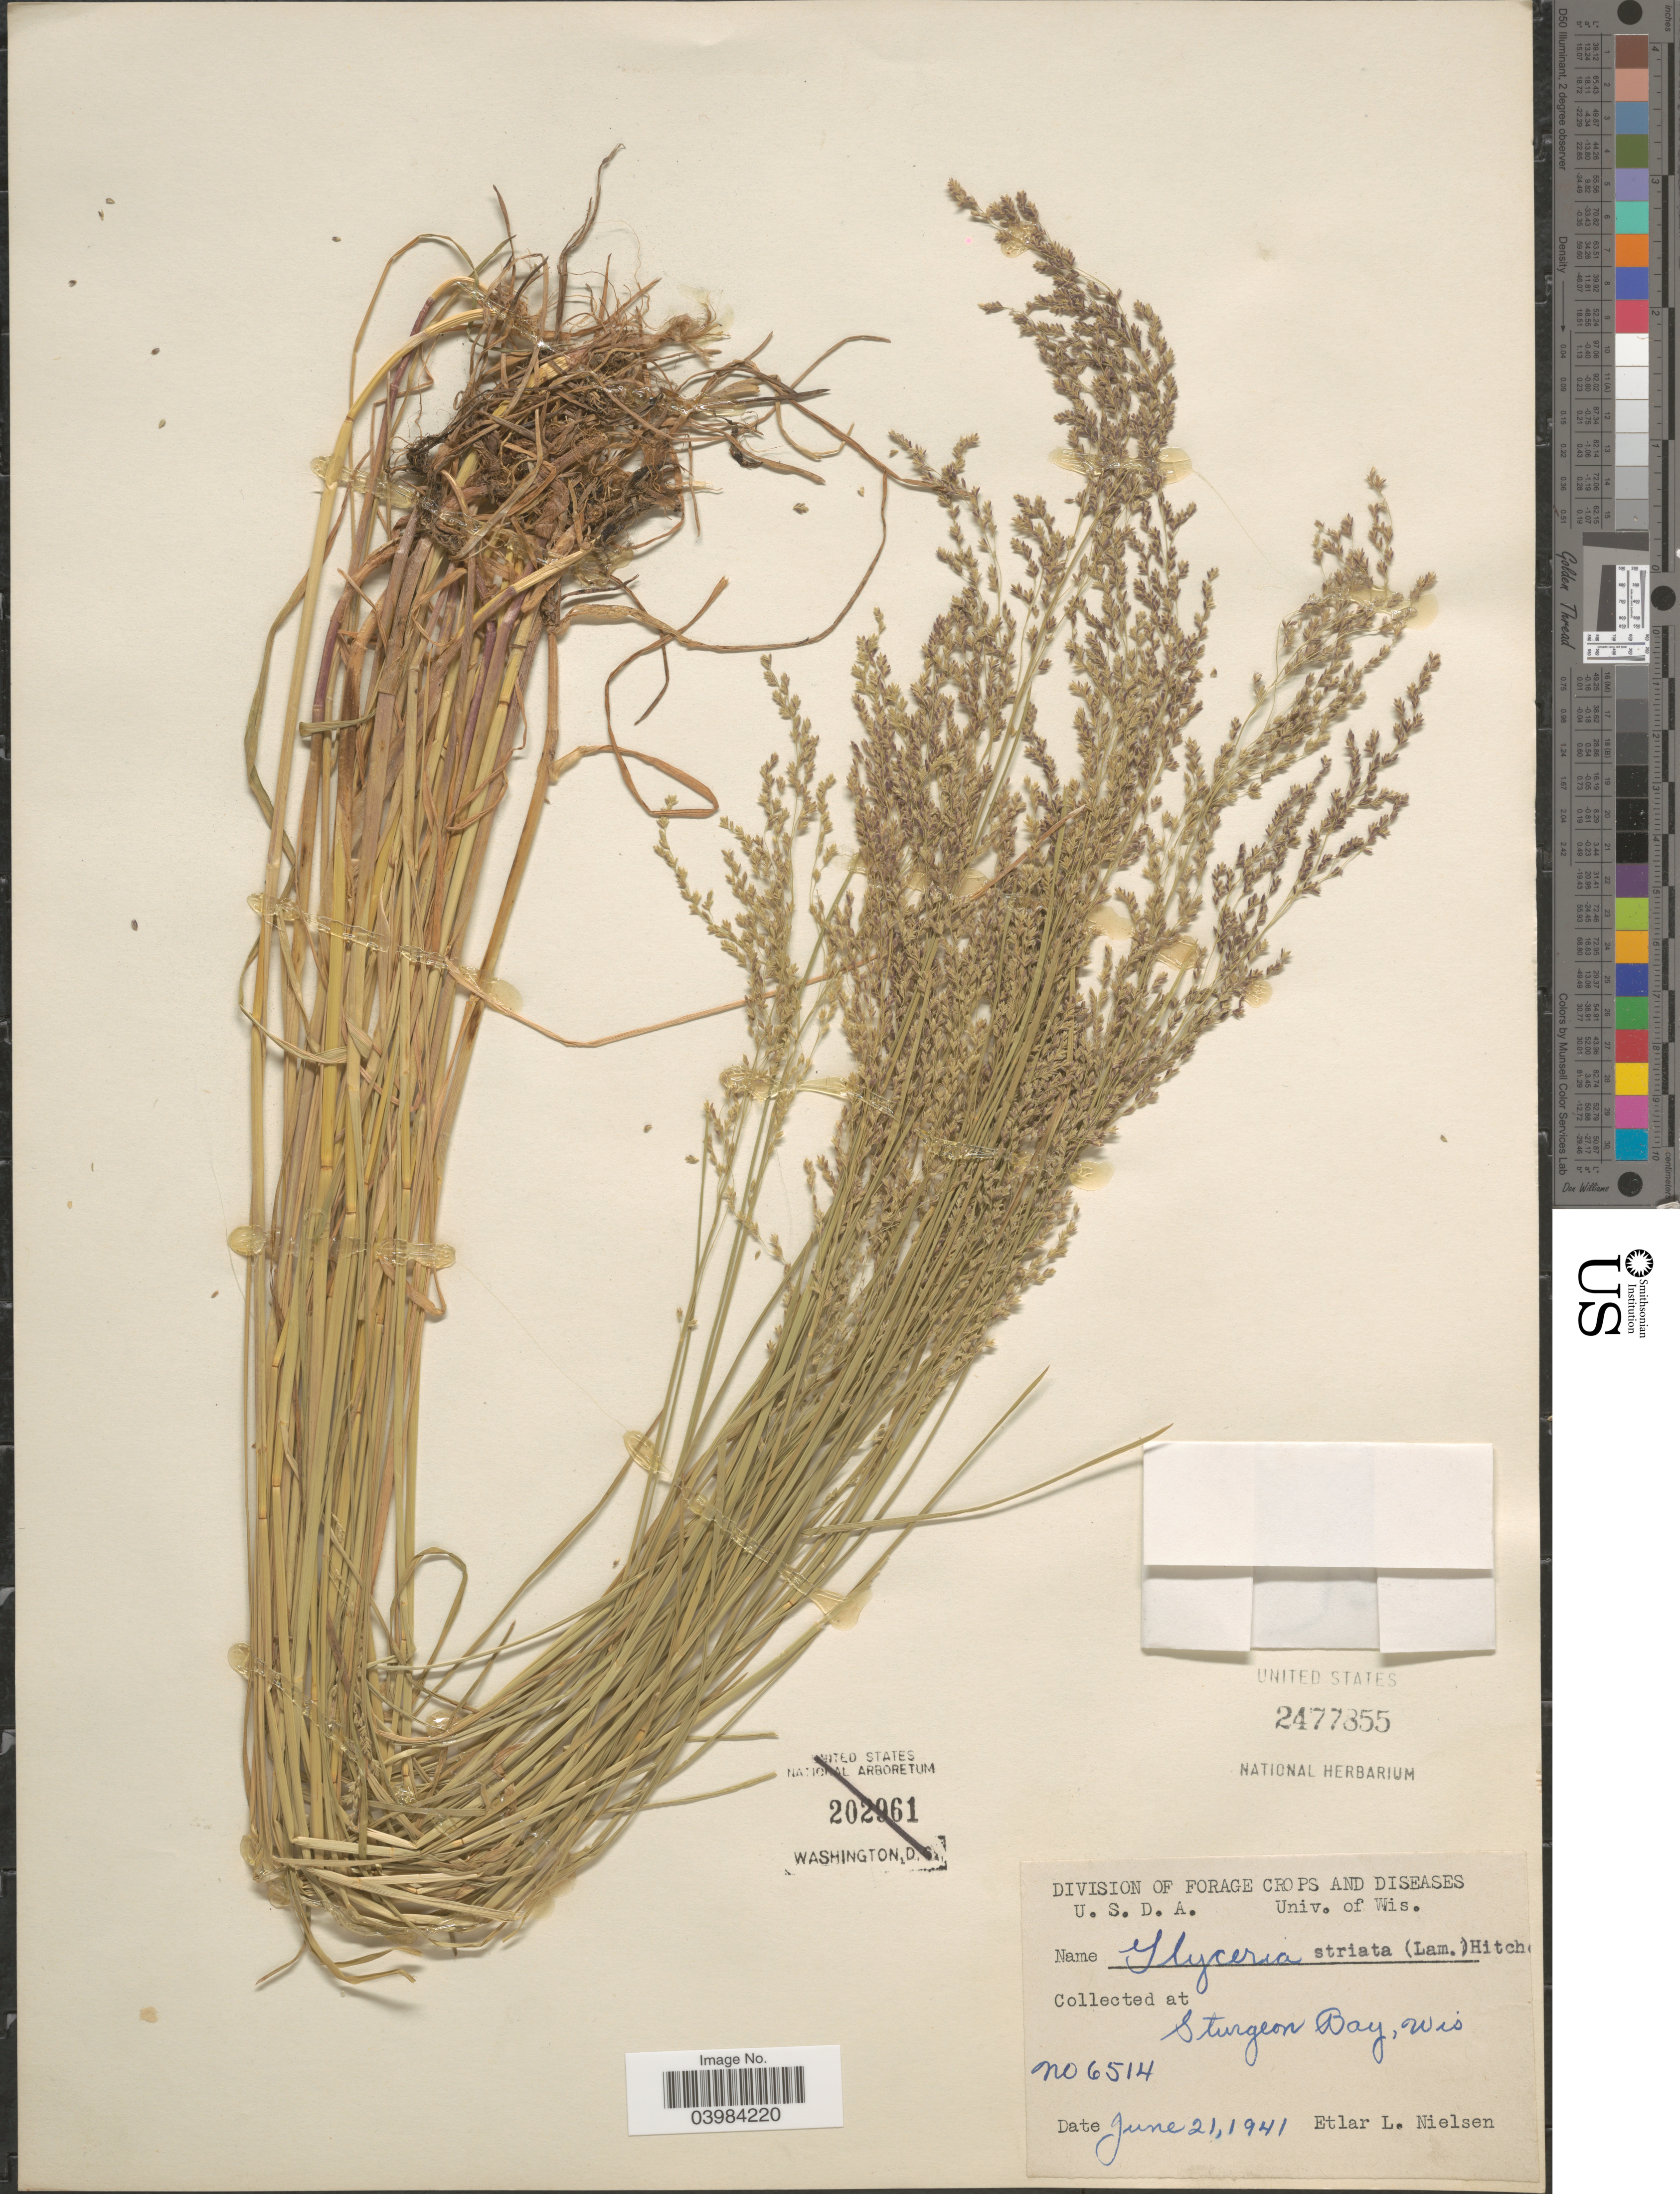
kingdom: Plantae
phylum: Tracheophyta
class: Liliopsida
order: Poales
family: Poaceae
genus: Glyceria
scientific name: Glyceria striata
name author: (Lam.) Hitchc.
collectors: E. L. Nielsen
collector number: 6514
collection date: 1941-06-21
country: United States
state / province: Wisconsin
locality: Sturgeon Bay.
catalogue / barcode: US 2477855